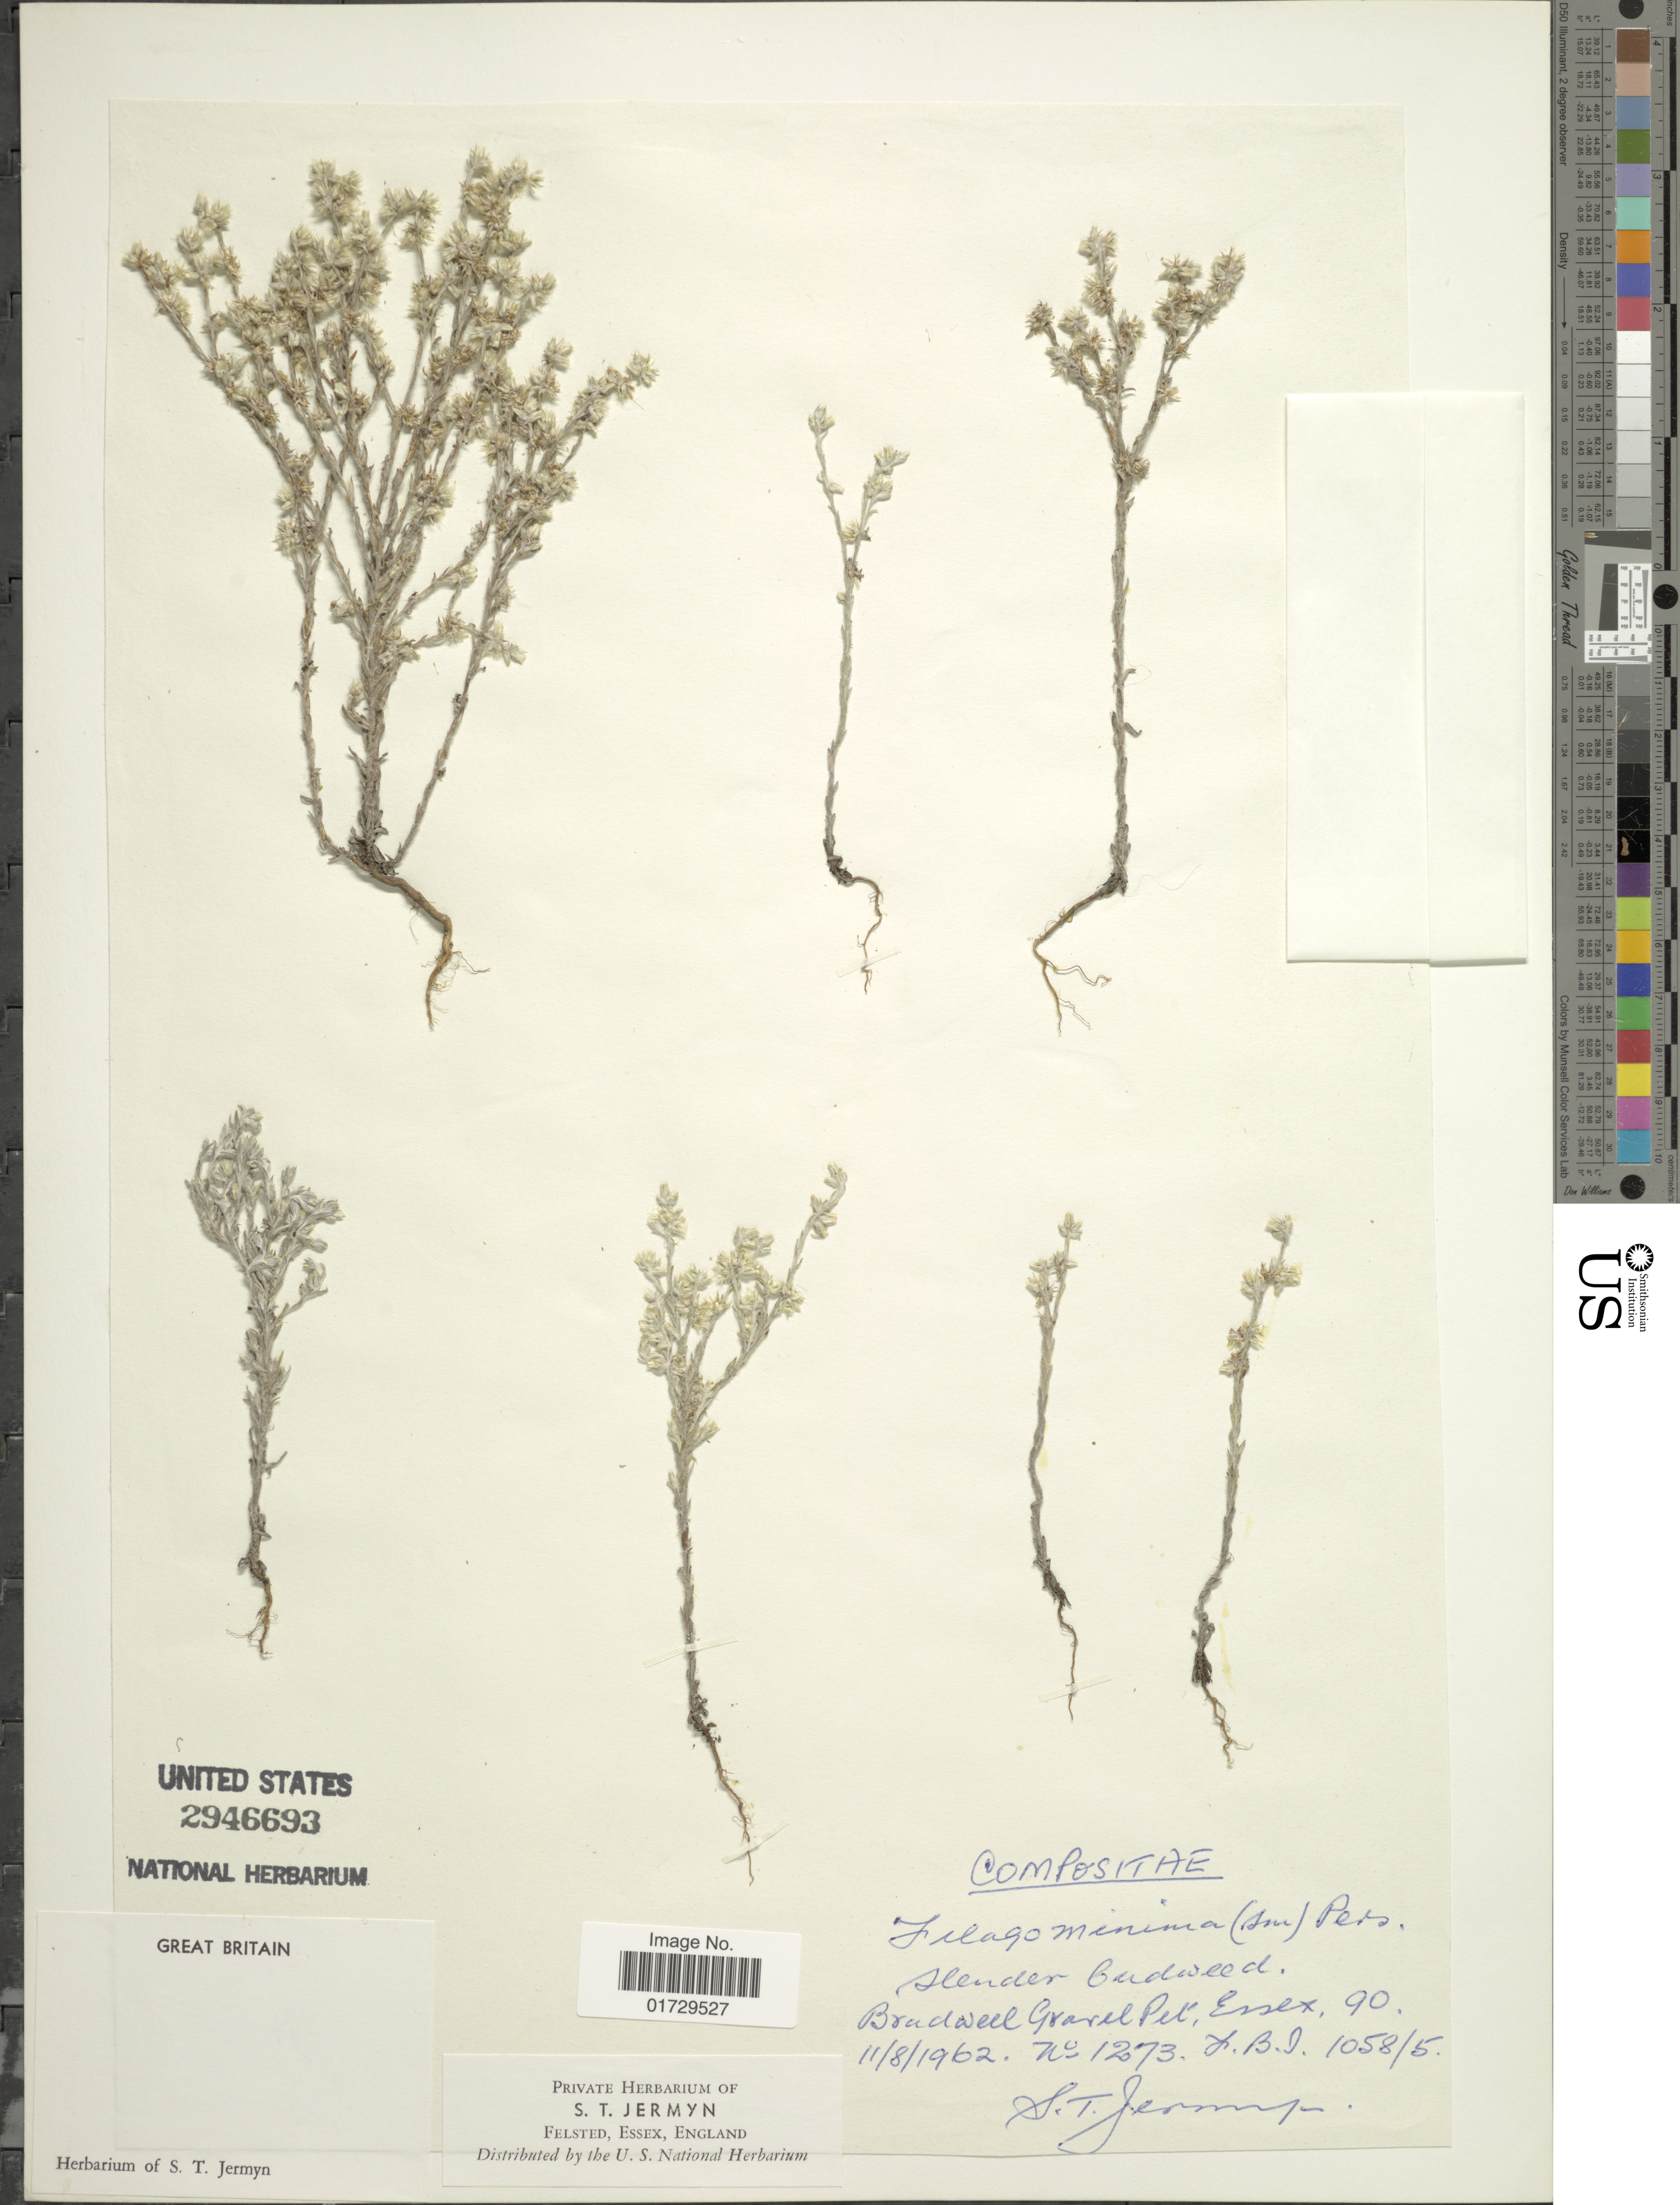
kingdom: Plantae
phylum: Tracheophyta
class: Magnoliopsida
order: Asterales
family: Asteraceae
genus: Filago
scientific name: Filago minima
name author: (Sm.) Pers.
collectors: S. Jermyn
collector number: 1273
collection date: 1962-08-11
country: United Kingdom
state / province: England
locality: Bradweel Grarel Pet. Essex, 90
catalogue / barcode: US 2946693